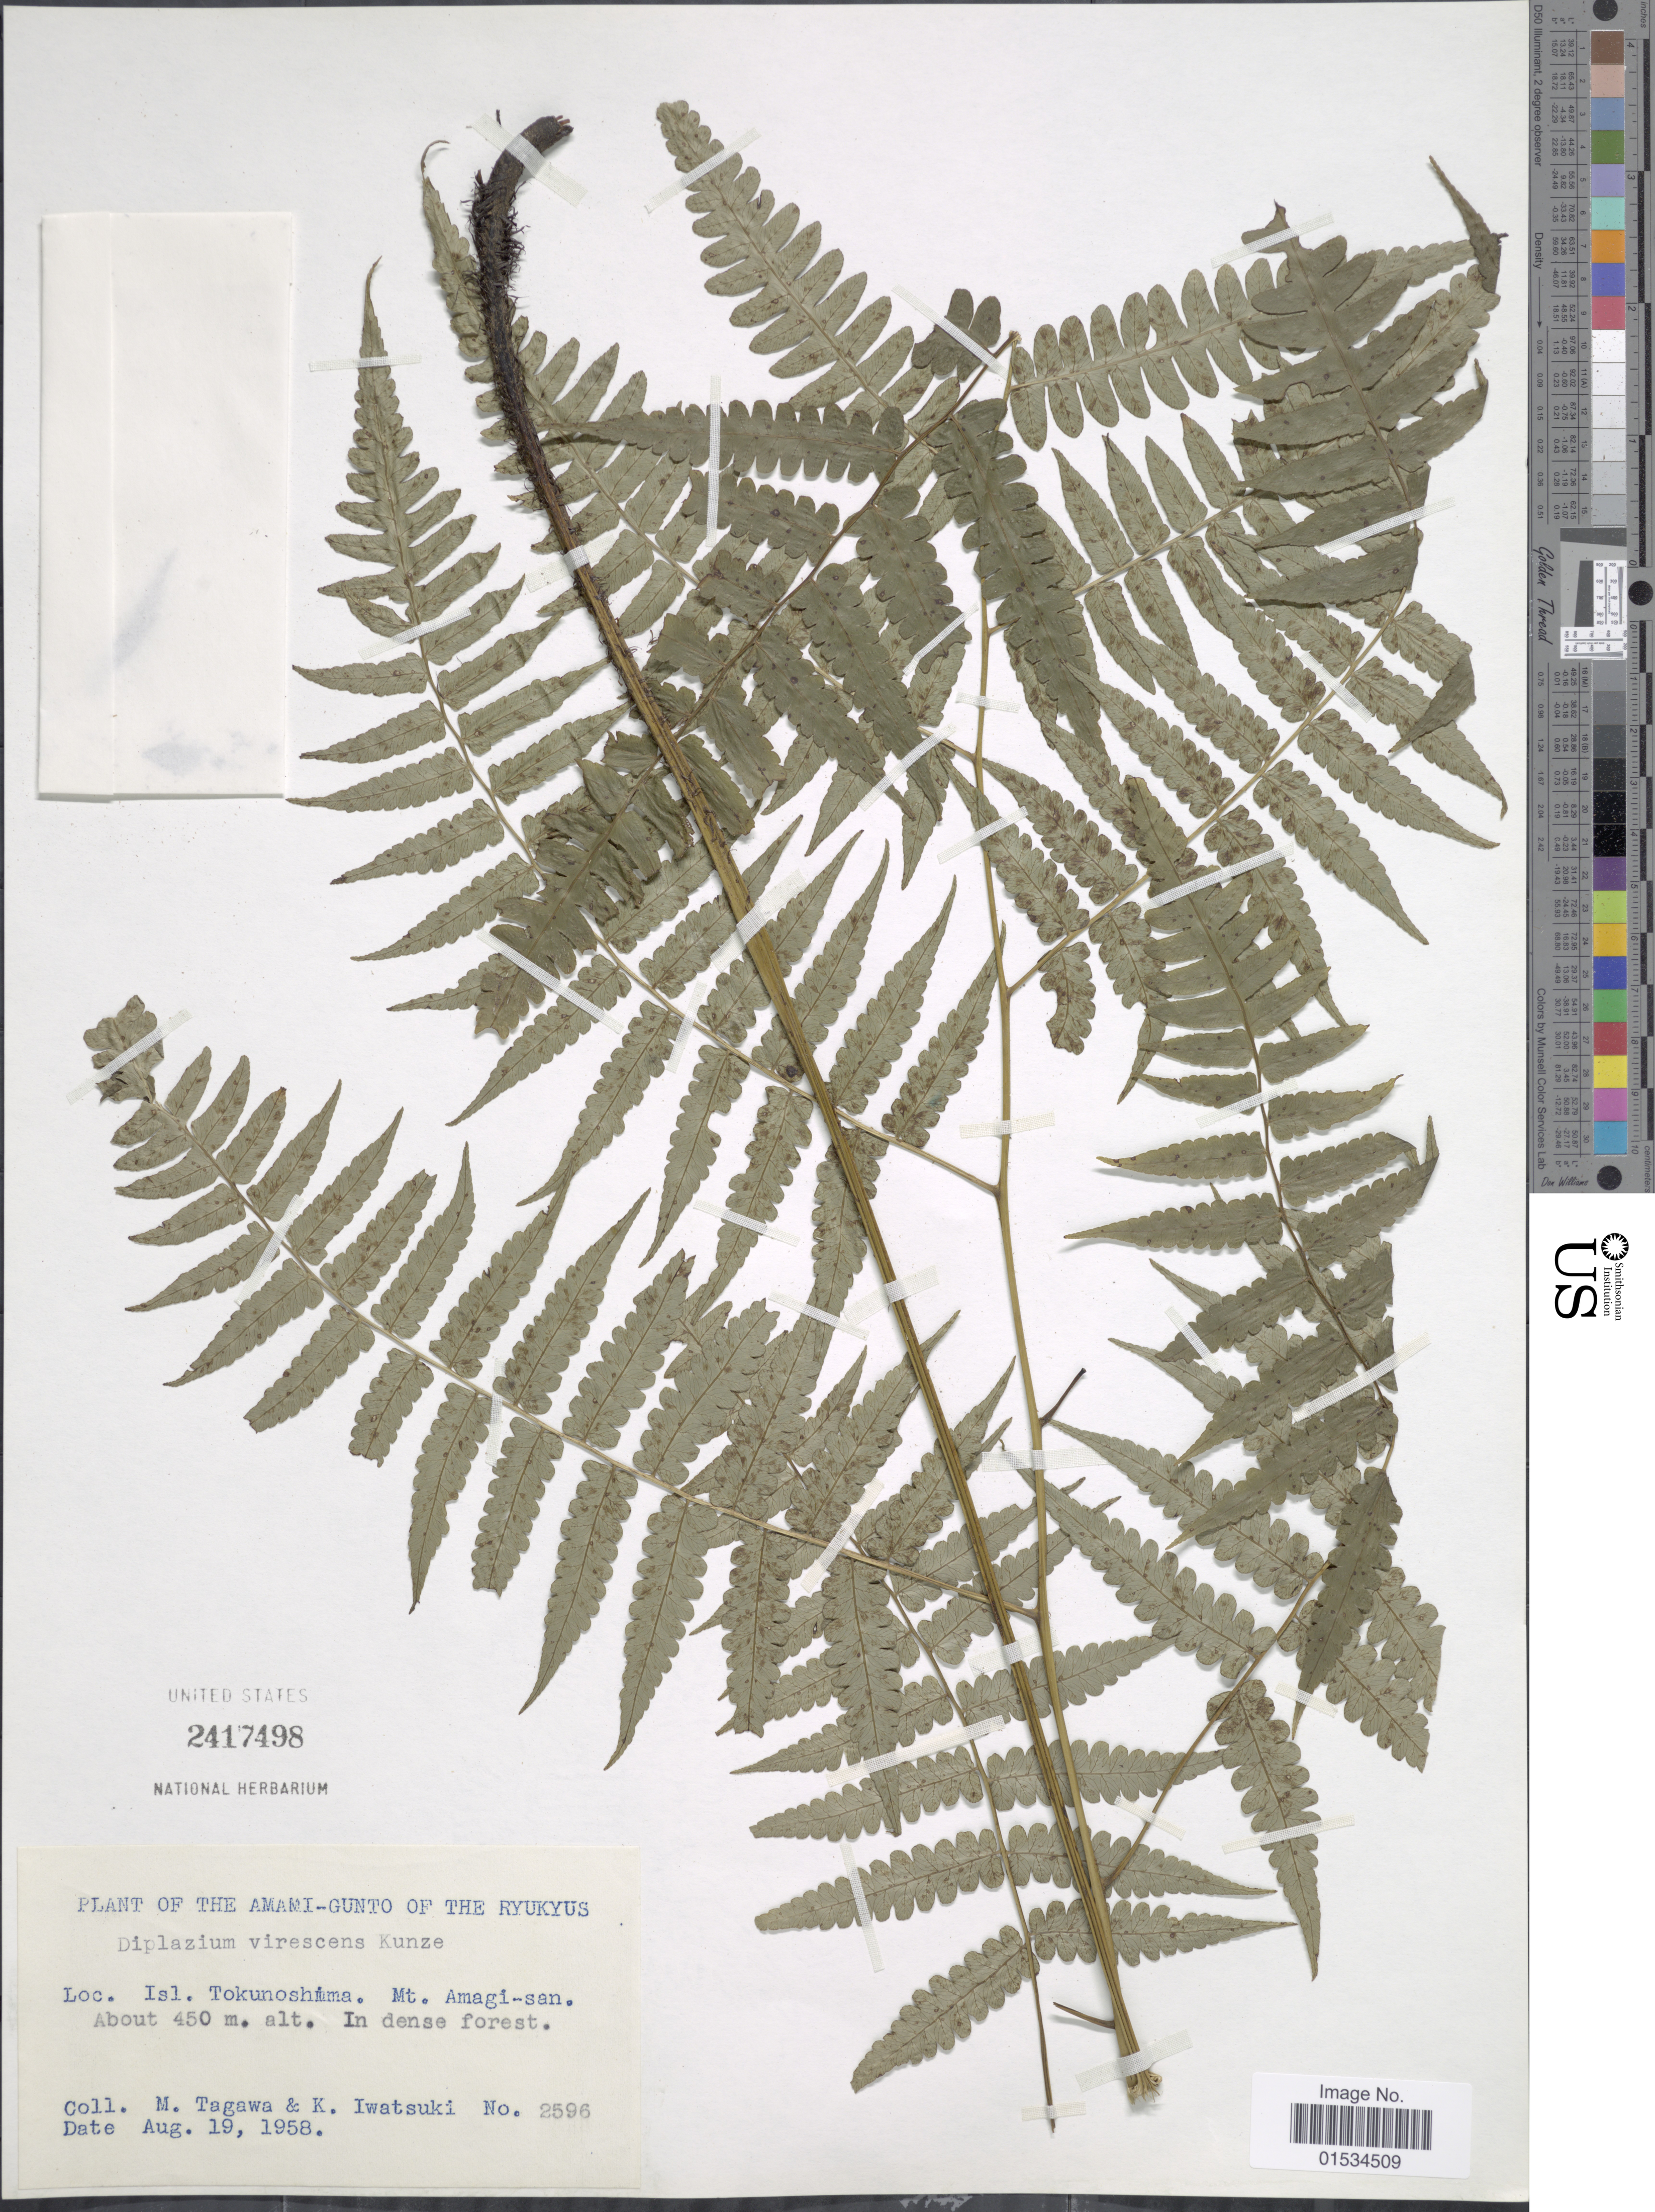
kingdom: Plantae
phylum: Tracheophyta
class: Polypodiopsida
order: Polypodiales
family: Athyriaceae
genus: Diplazium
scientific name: Diplazium virescens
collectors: M. Tagawa & K. Iwatsuki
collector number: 2596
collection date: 1958-08-19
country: Japan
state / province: Okinawa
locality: The Amami-Gunto of the Ryukyus, Isl. Tokunoshima. Mt. Amagi-san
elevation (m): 450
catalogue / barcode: US 2417498